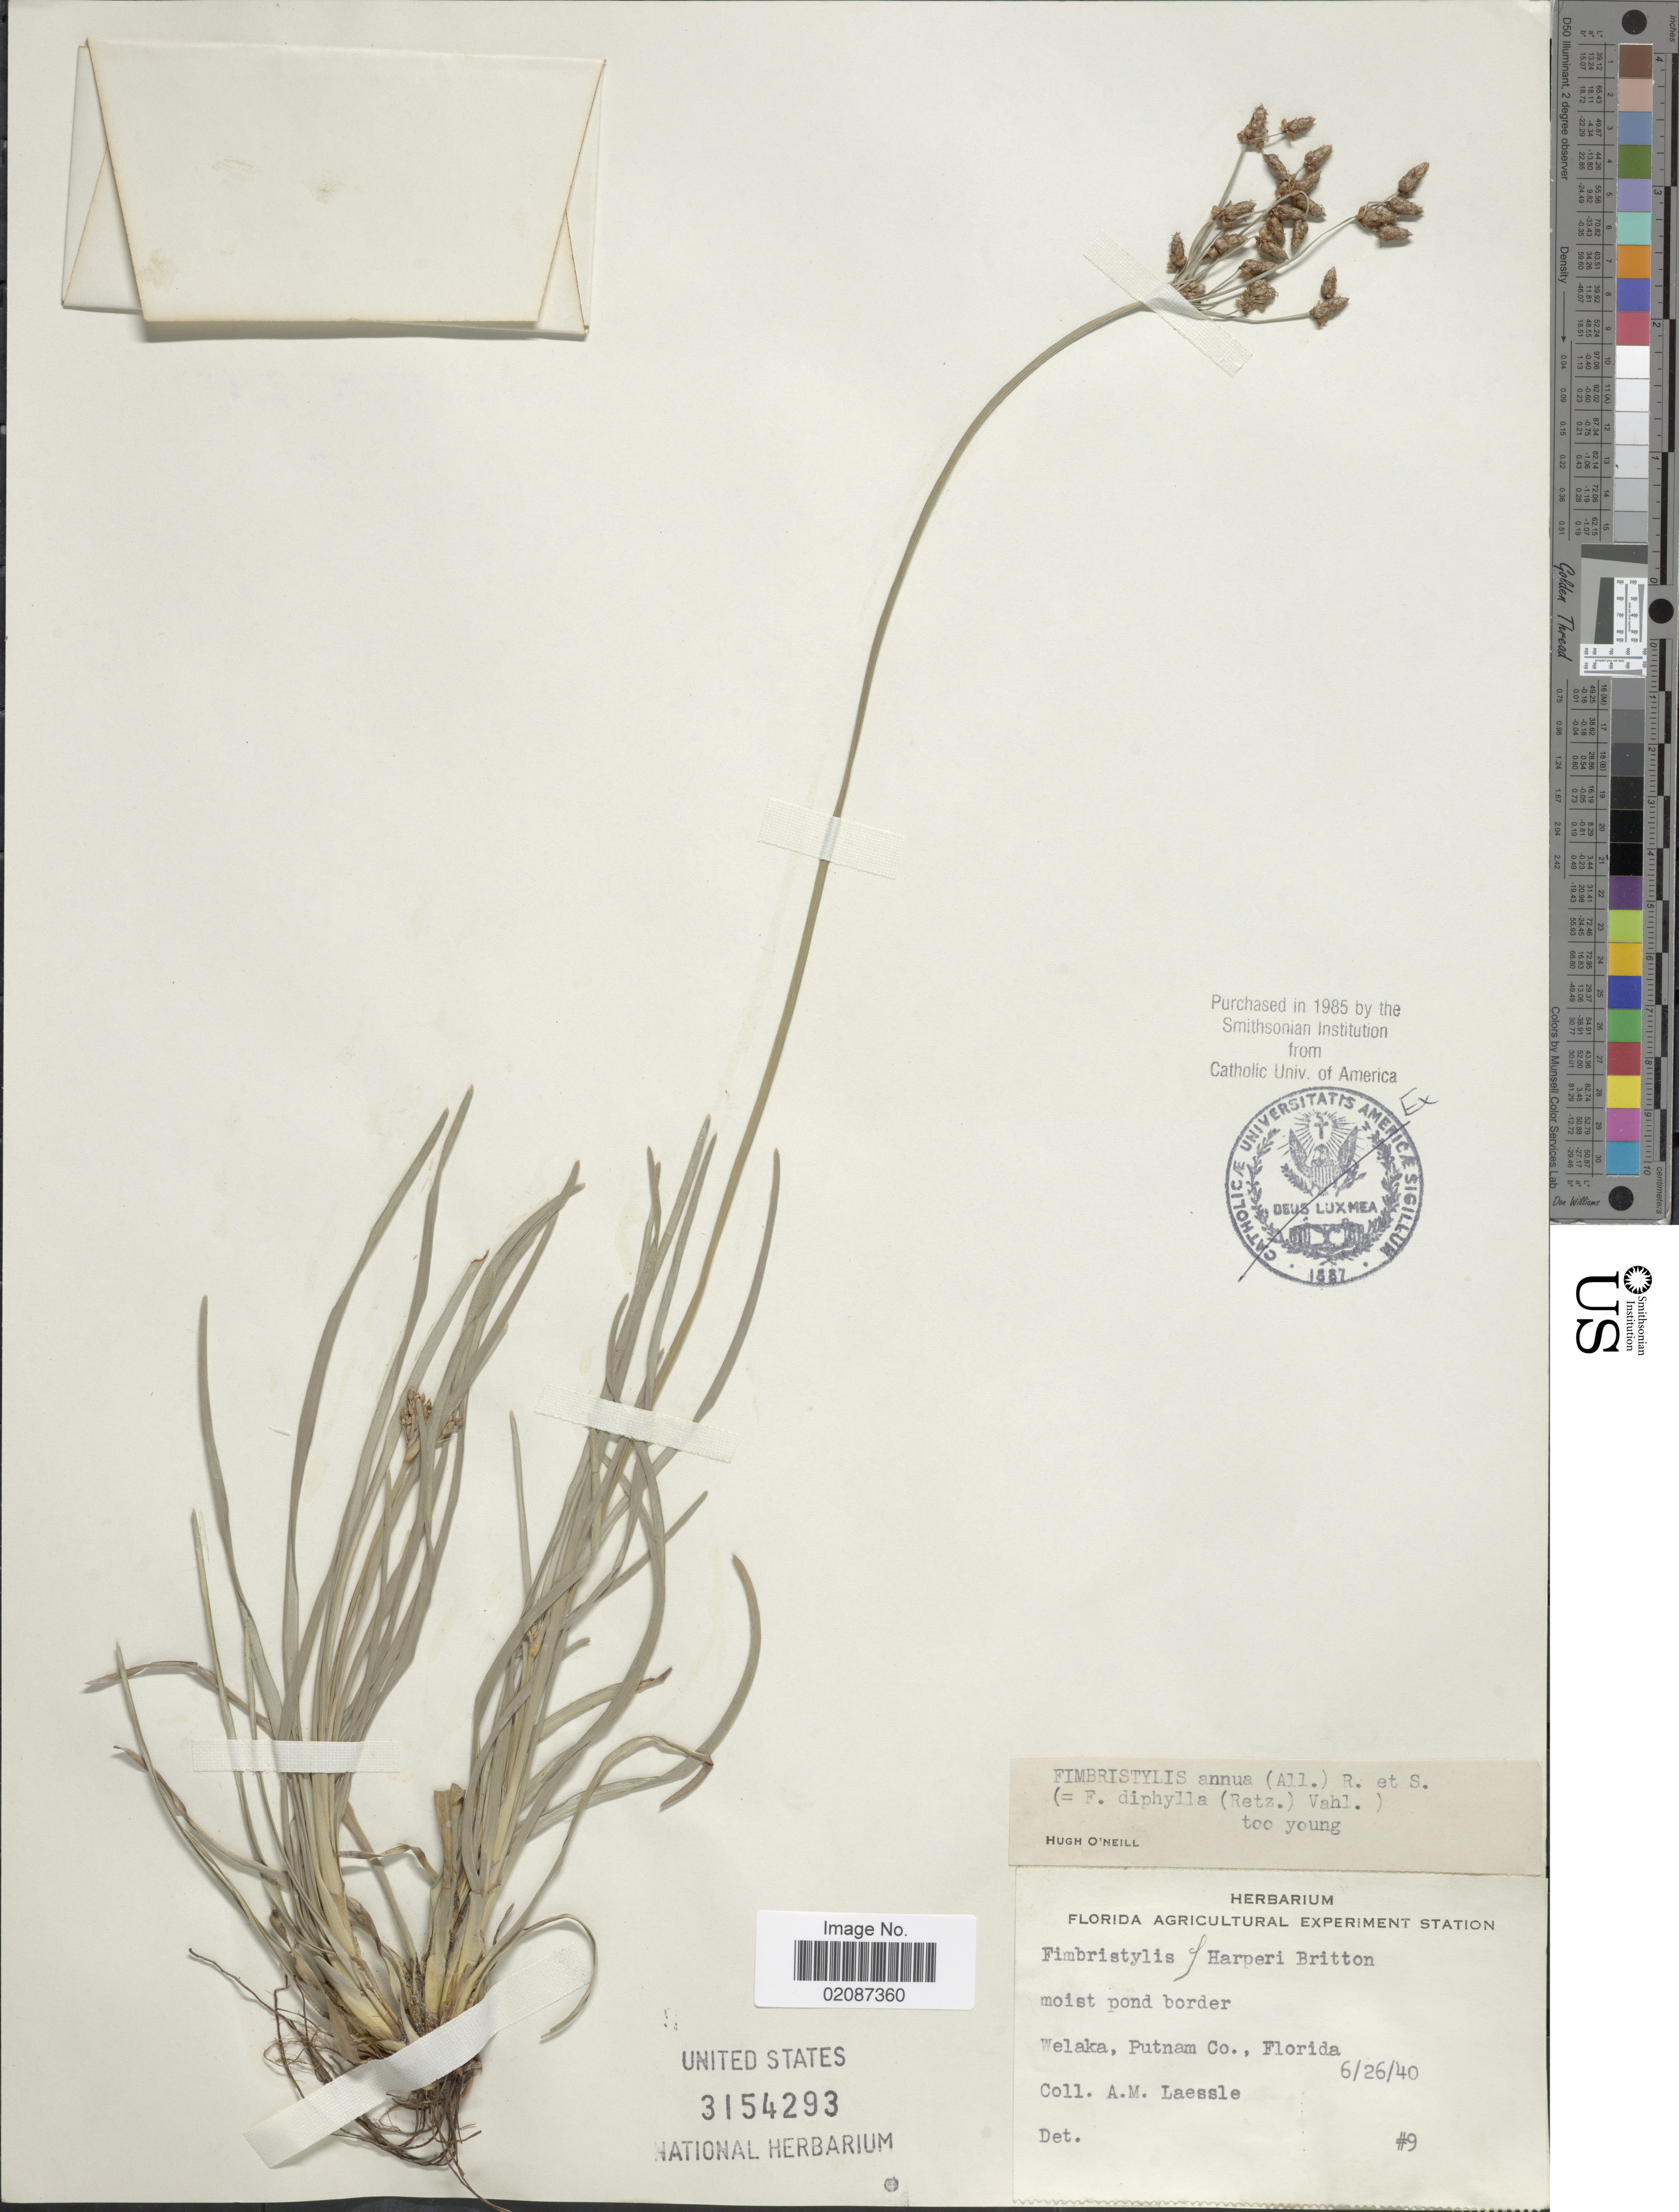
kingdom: Plantae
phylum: Tracheophyta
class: Liliopsida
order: Poales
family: Cyperaceae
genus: Fimbristylis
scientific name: Fimbristylis dichotoma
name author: (L.) Vahl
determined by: Strong, Mark T., (BOT), Smithsonian Institution - National Museum of Natural History (UNITED STATES)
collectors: A. Laessle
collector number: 9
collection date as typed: Transcribed d/m/y: 26/6/40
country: United States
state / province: Florida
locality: Moist pond border, Welaka, Putnam Co.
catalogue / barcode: US 3154293